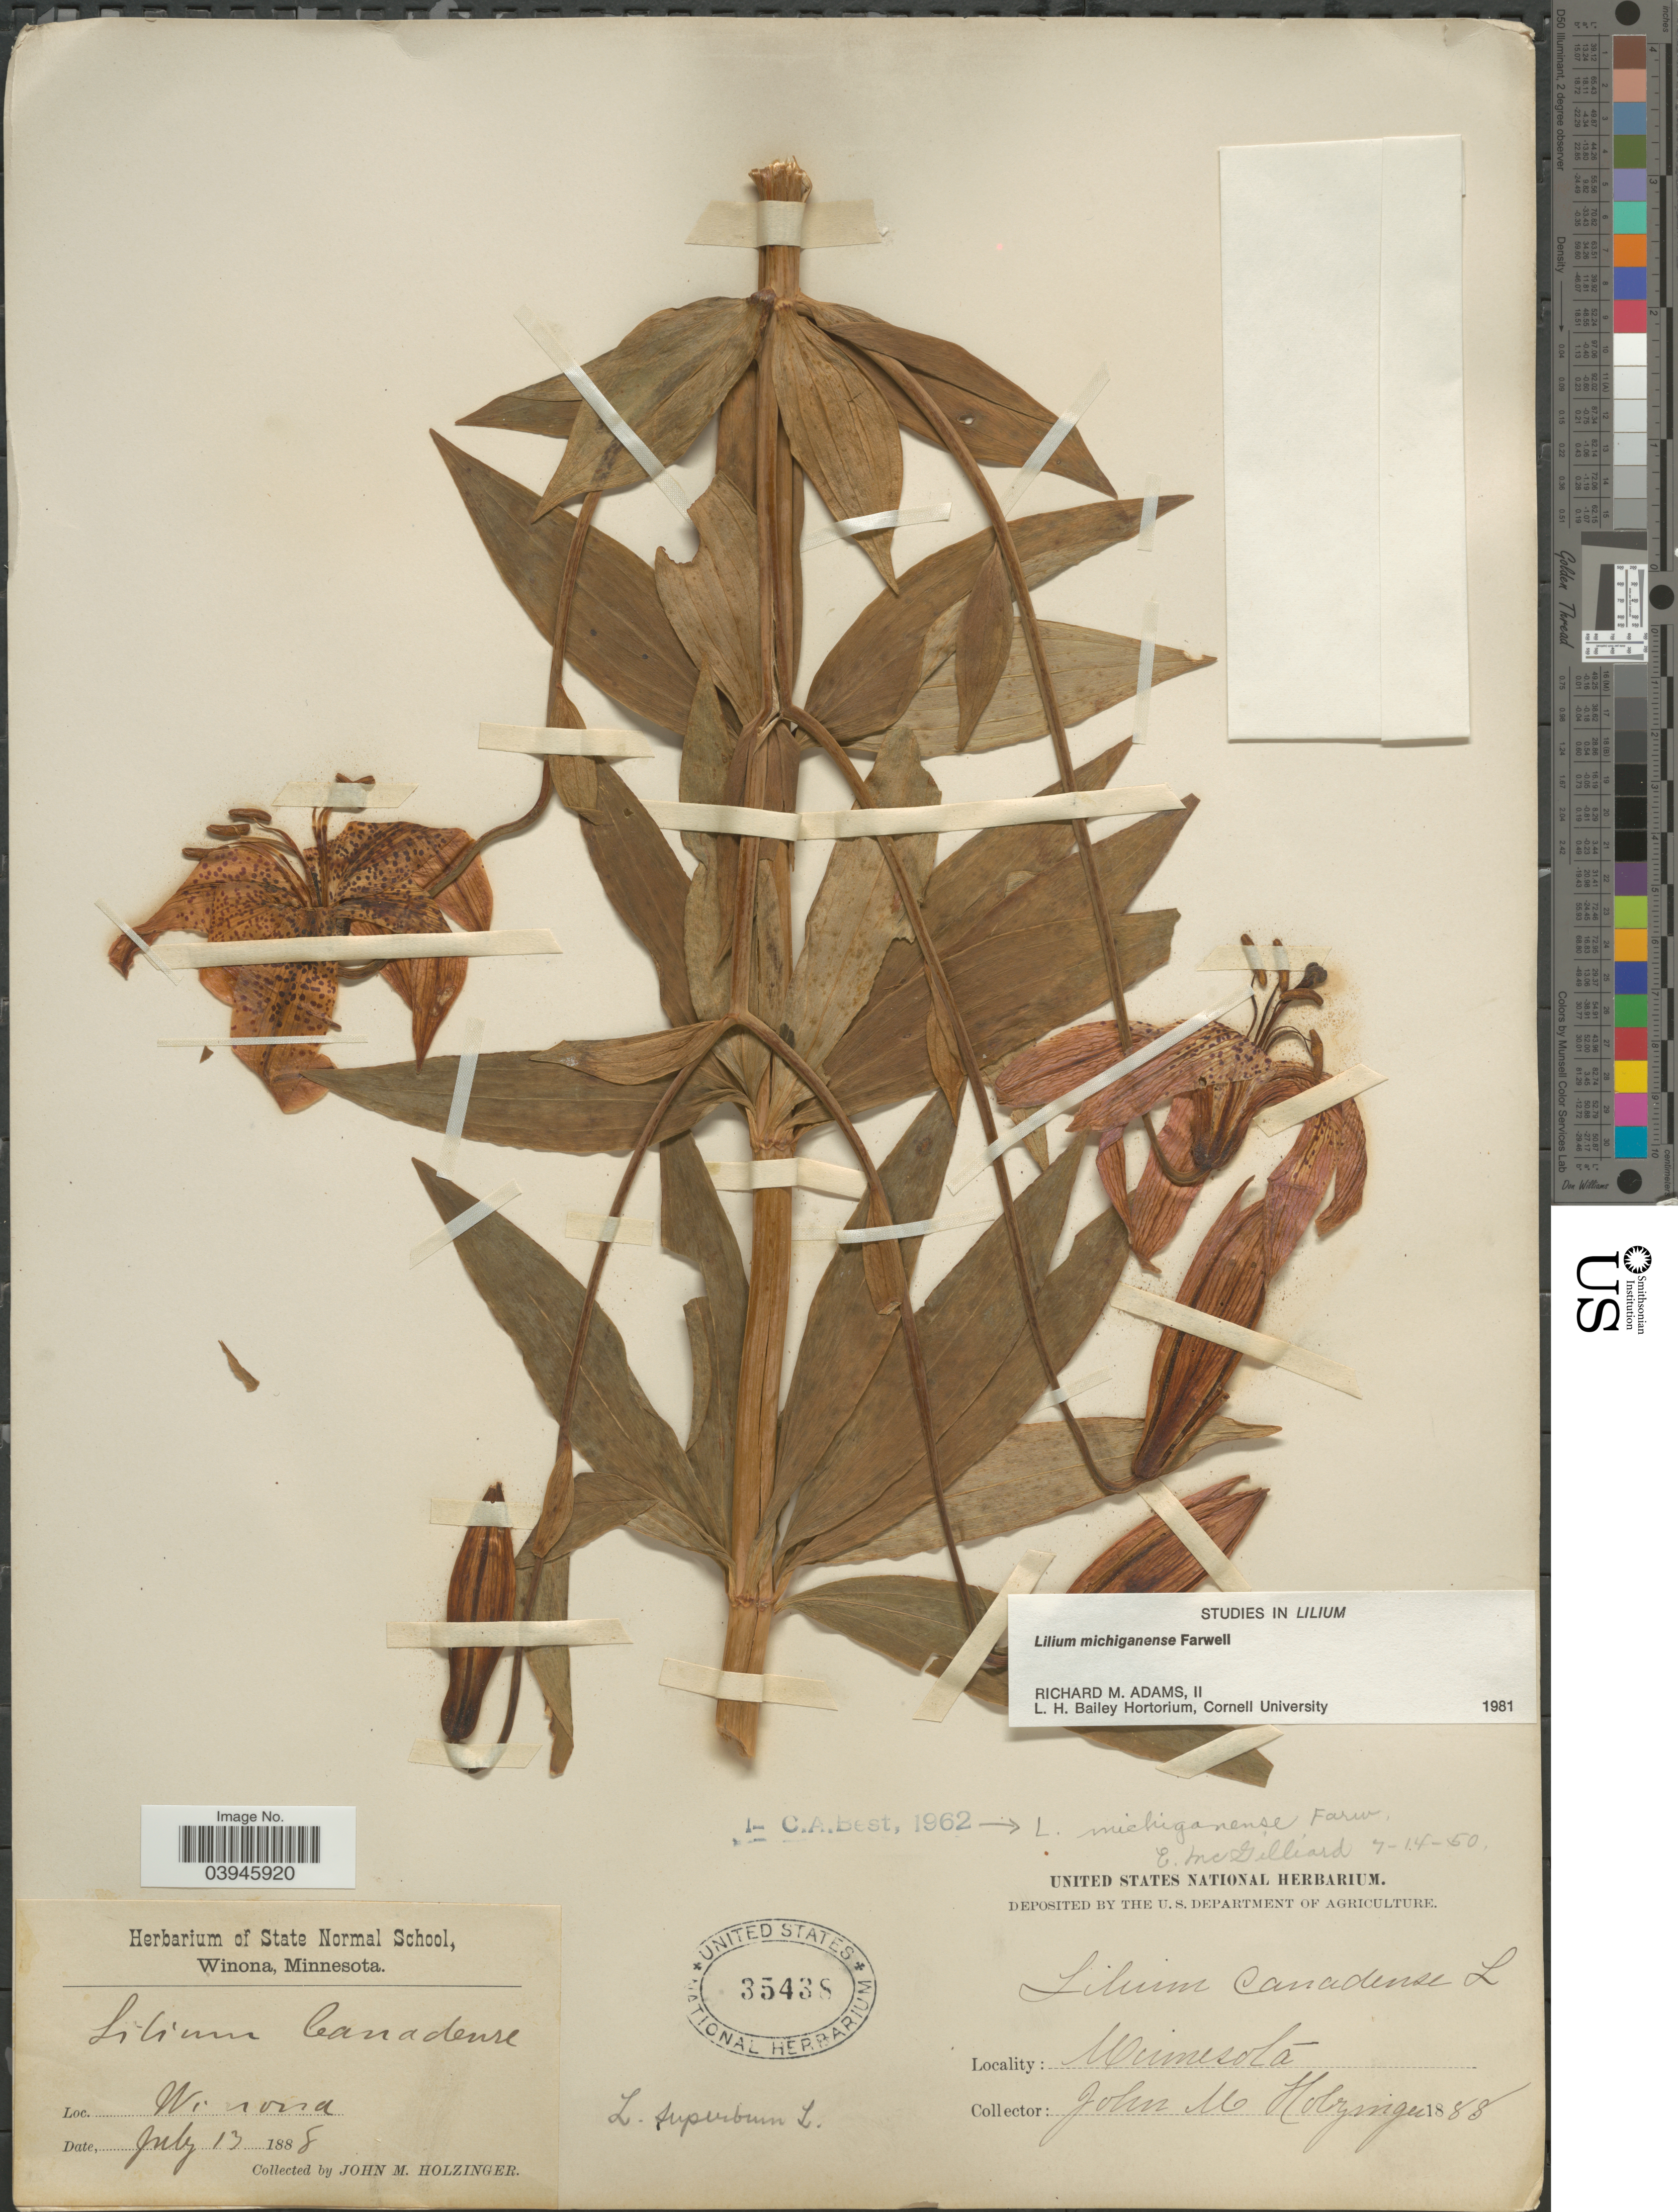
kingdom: Plantae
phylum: Tracheophyta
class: Liliopsida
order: Liliales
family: Liliaceae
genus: Lilium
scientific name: Lilium michiganense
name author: Farw.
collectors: J. M. Holzinger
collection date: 1888-07-13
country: United States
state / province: Minnesota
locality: Winona.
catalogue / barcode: US 35438